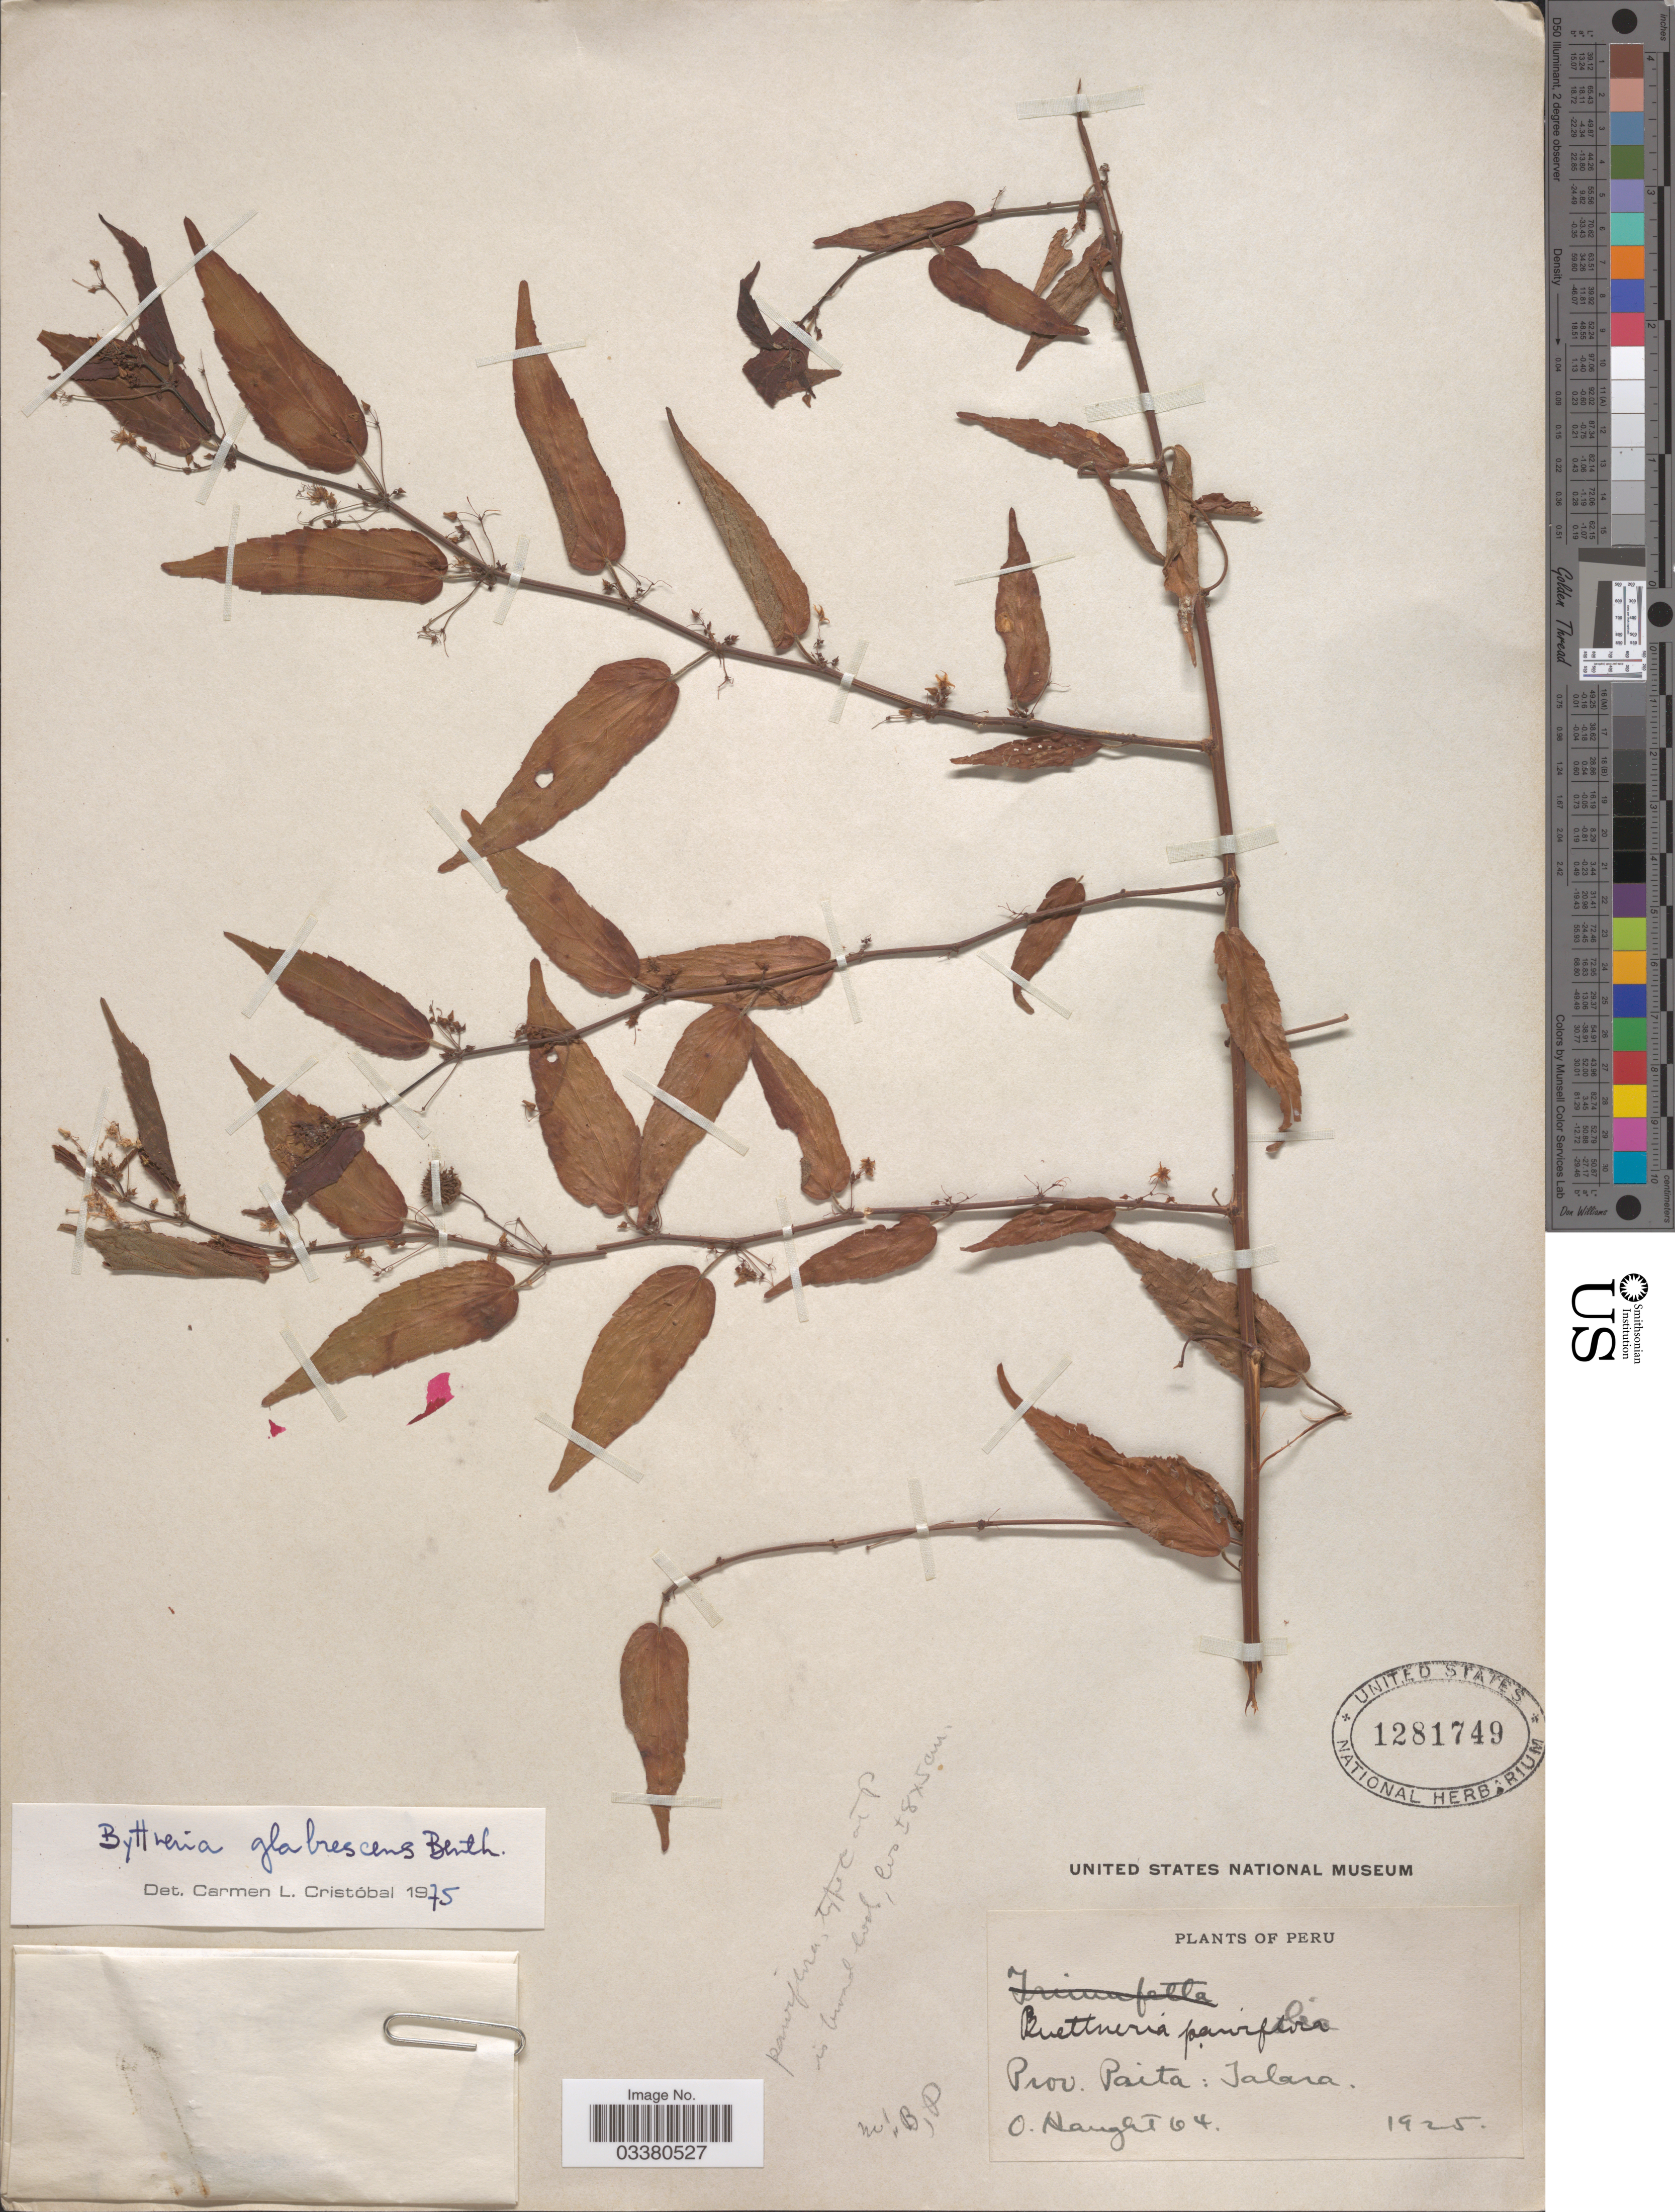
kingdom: Plantae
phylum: Tracheophyta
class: Magnoliopsida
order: Malvales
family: Malvaceae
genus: Byttneria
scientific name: Byttneria parviflora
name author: Benth.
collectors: O. Haught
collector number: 64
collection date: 1925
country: Peru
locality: Prov. Paita: Talara.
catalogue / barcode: US 1281749